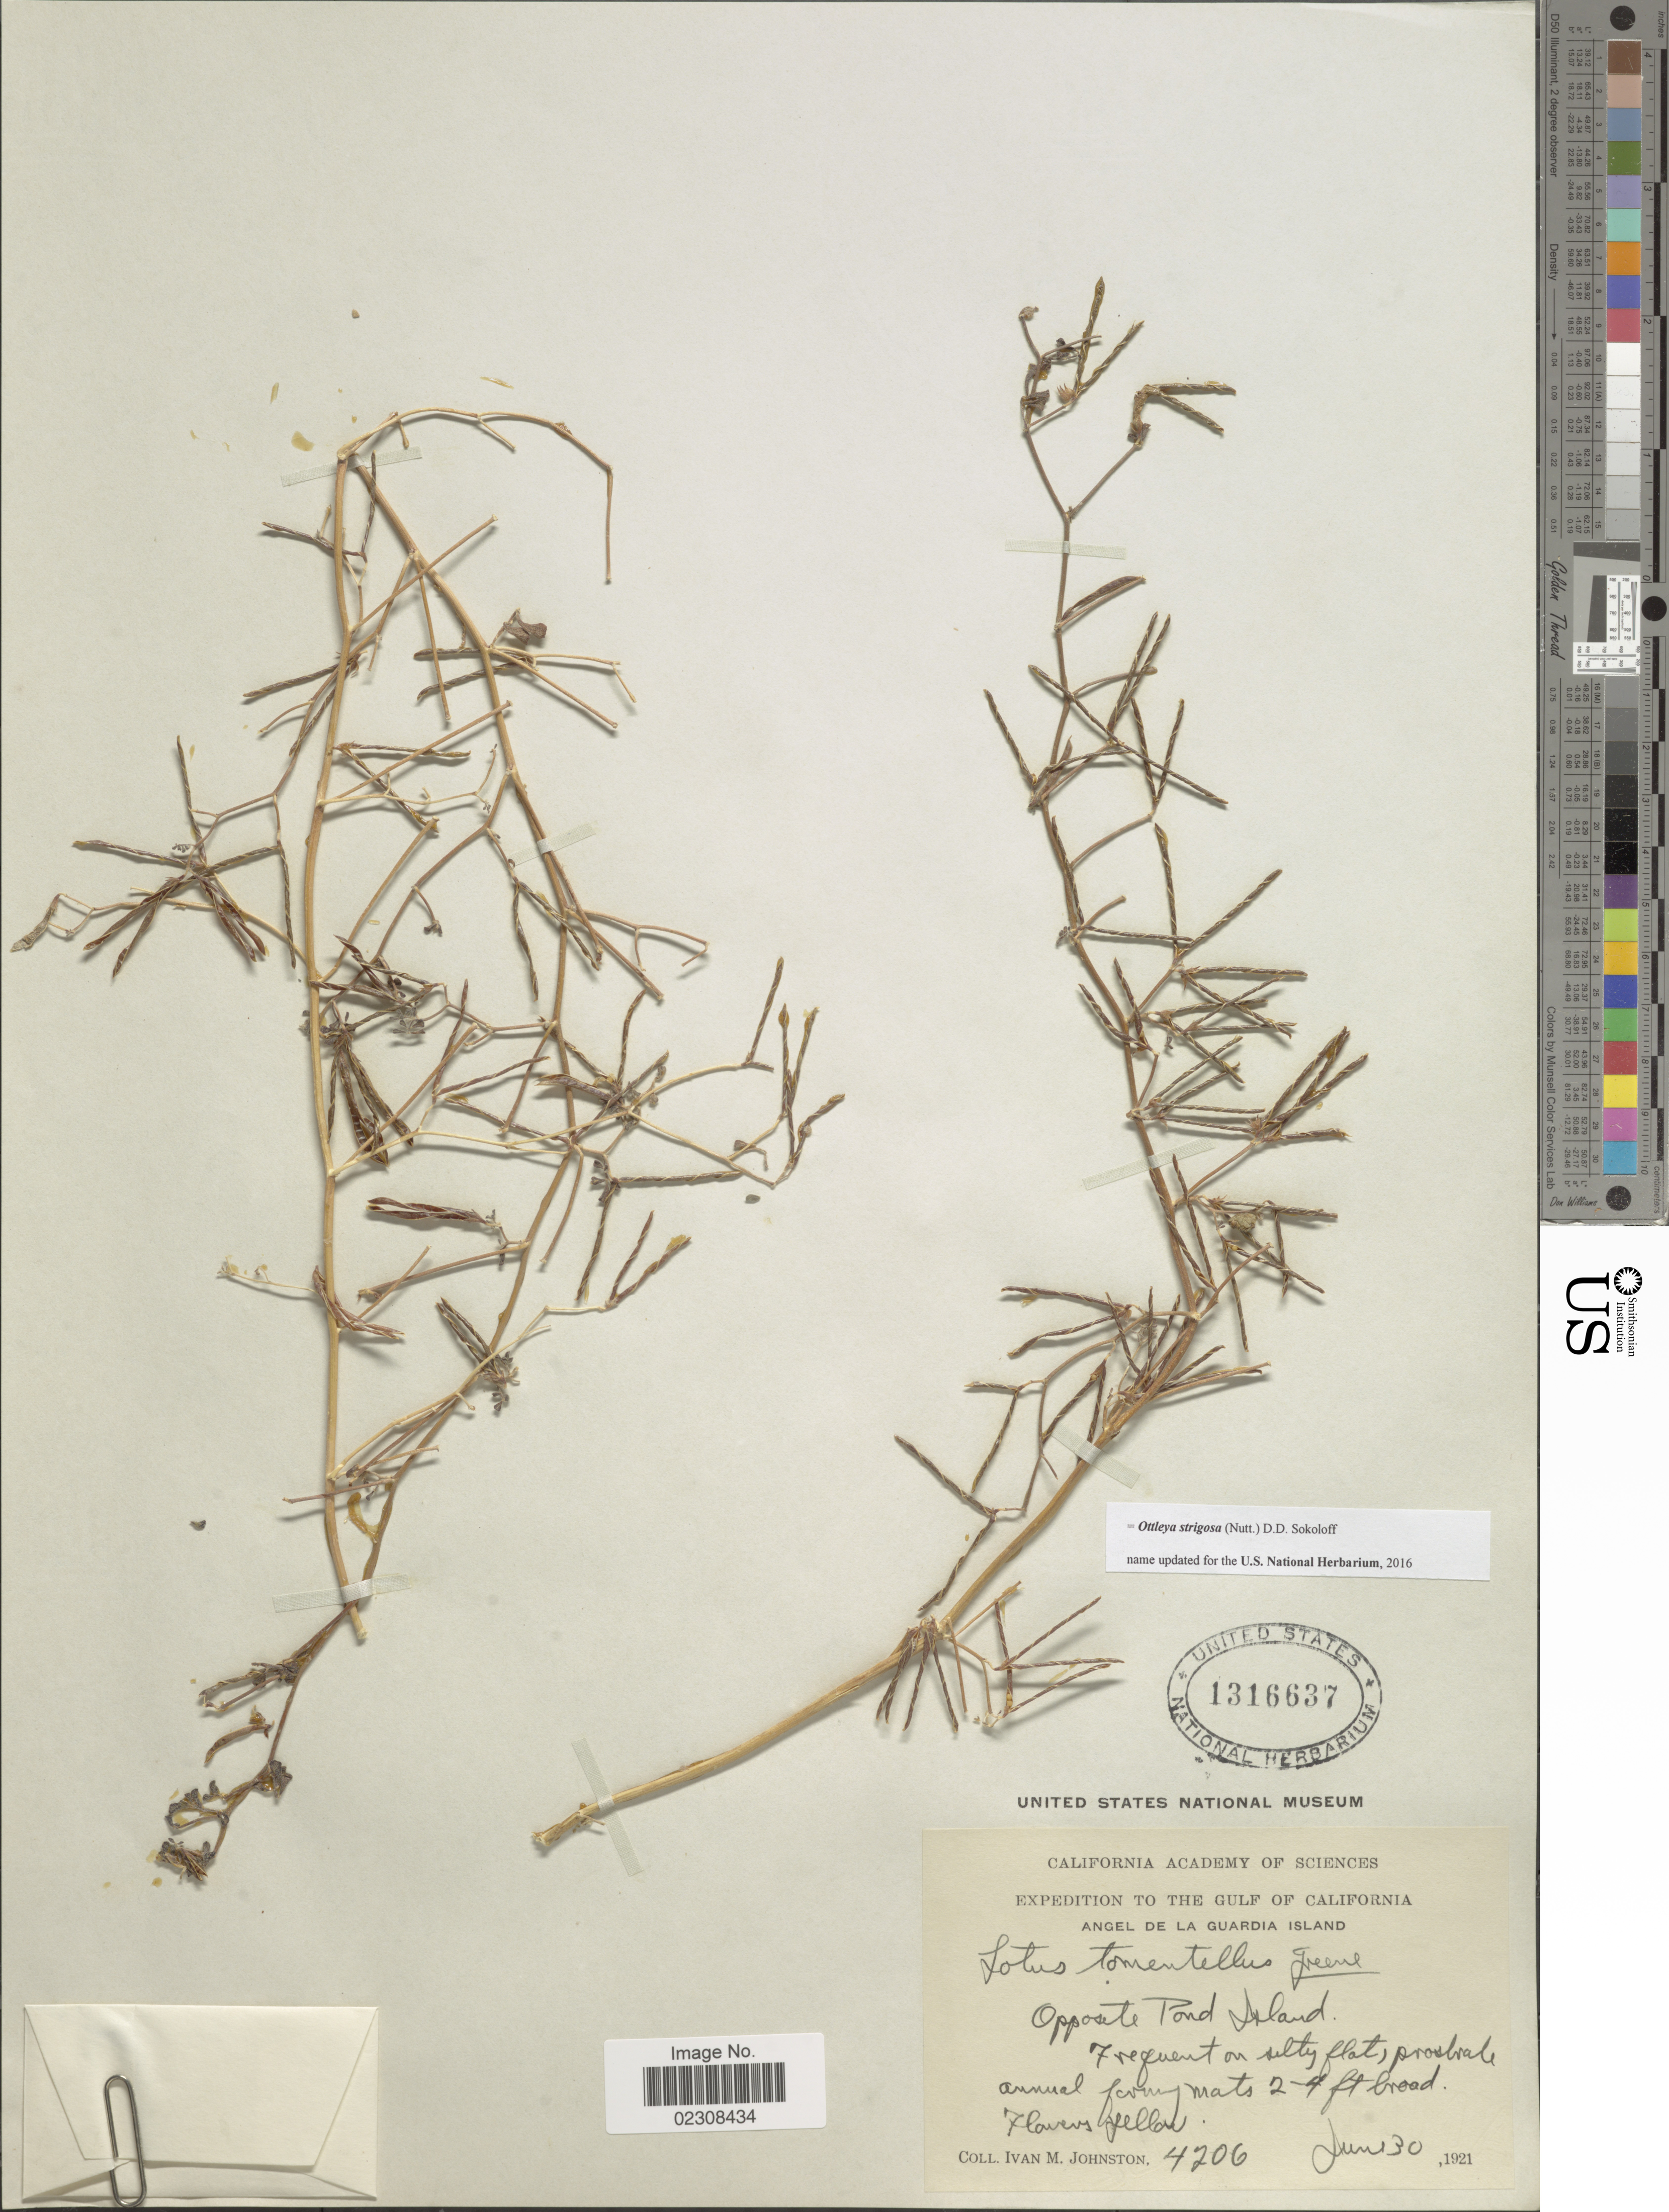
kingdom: Plantae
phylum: Tracheophyta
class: Magnoliopsida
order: Fabales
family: Fabaceae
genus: Ottleya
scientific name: Ottleya strigosa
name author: (Nutt.) D.D. Sokoloff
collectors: I.M. Johnston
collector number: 4206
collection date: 1921-06-30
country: United States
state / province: California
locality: The Gulf of California, Angel De La Guardia Island, Opposite Pond Island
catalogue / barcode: US 1316637